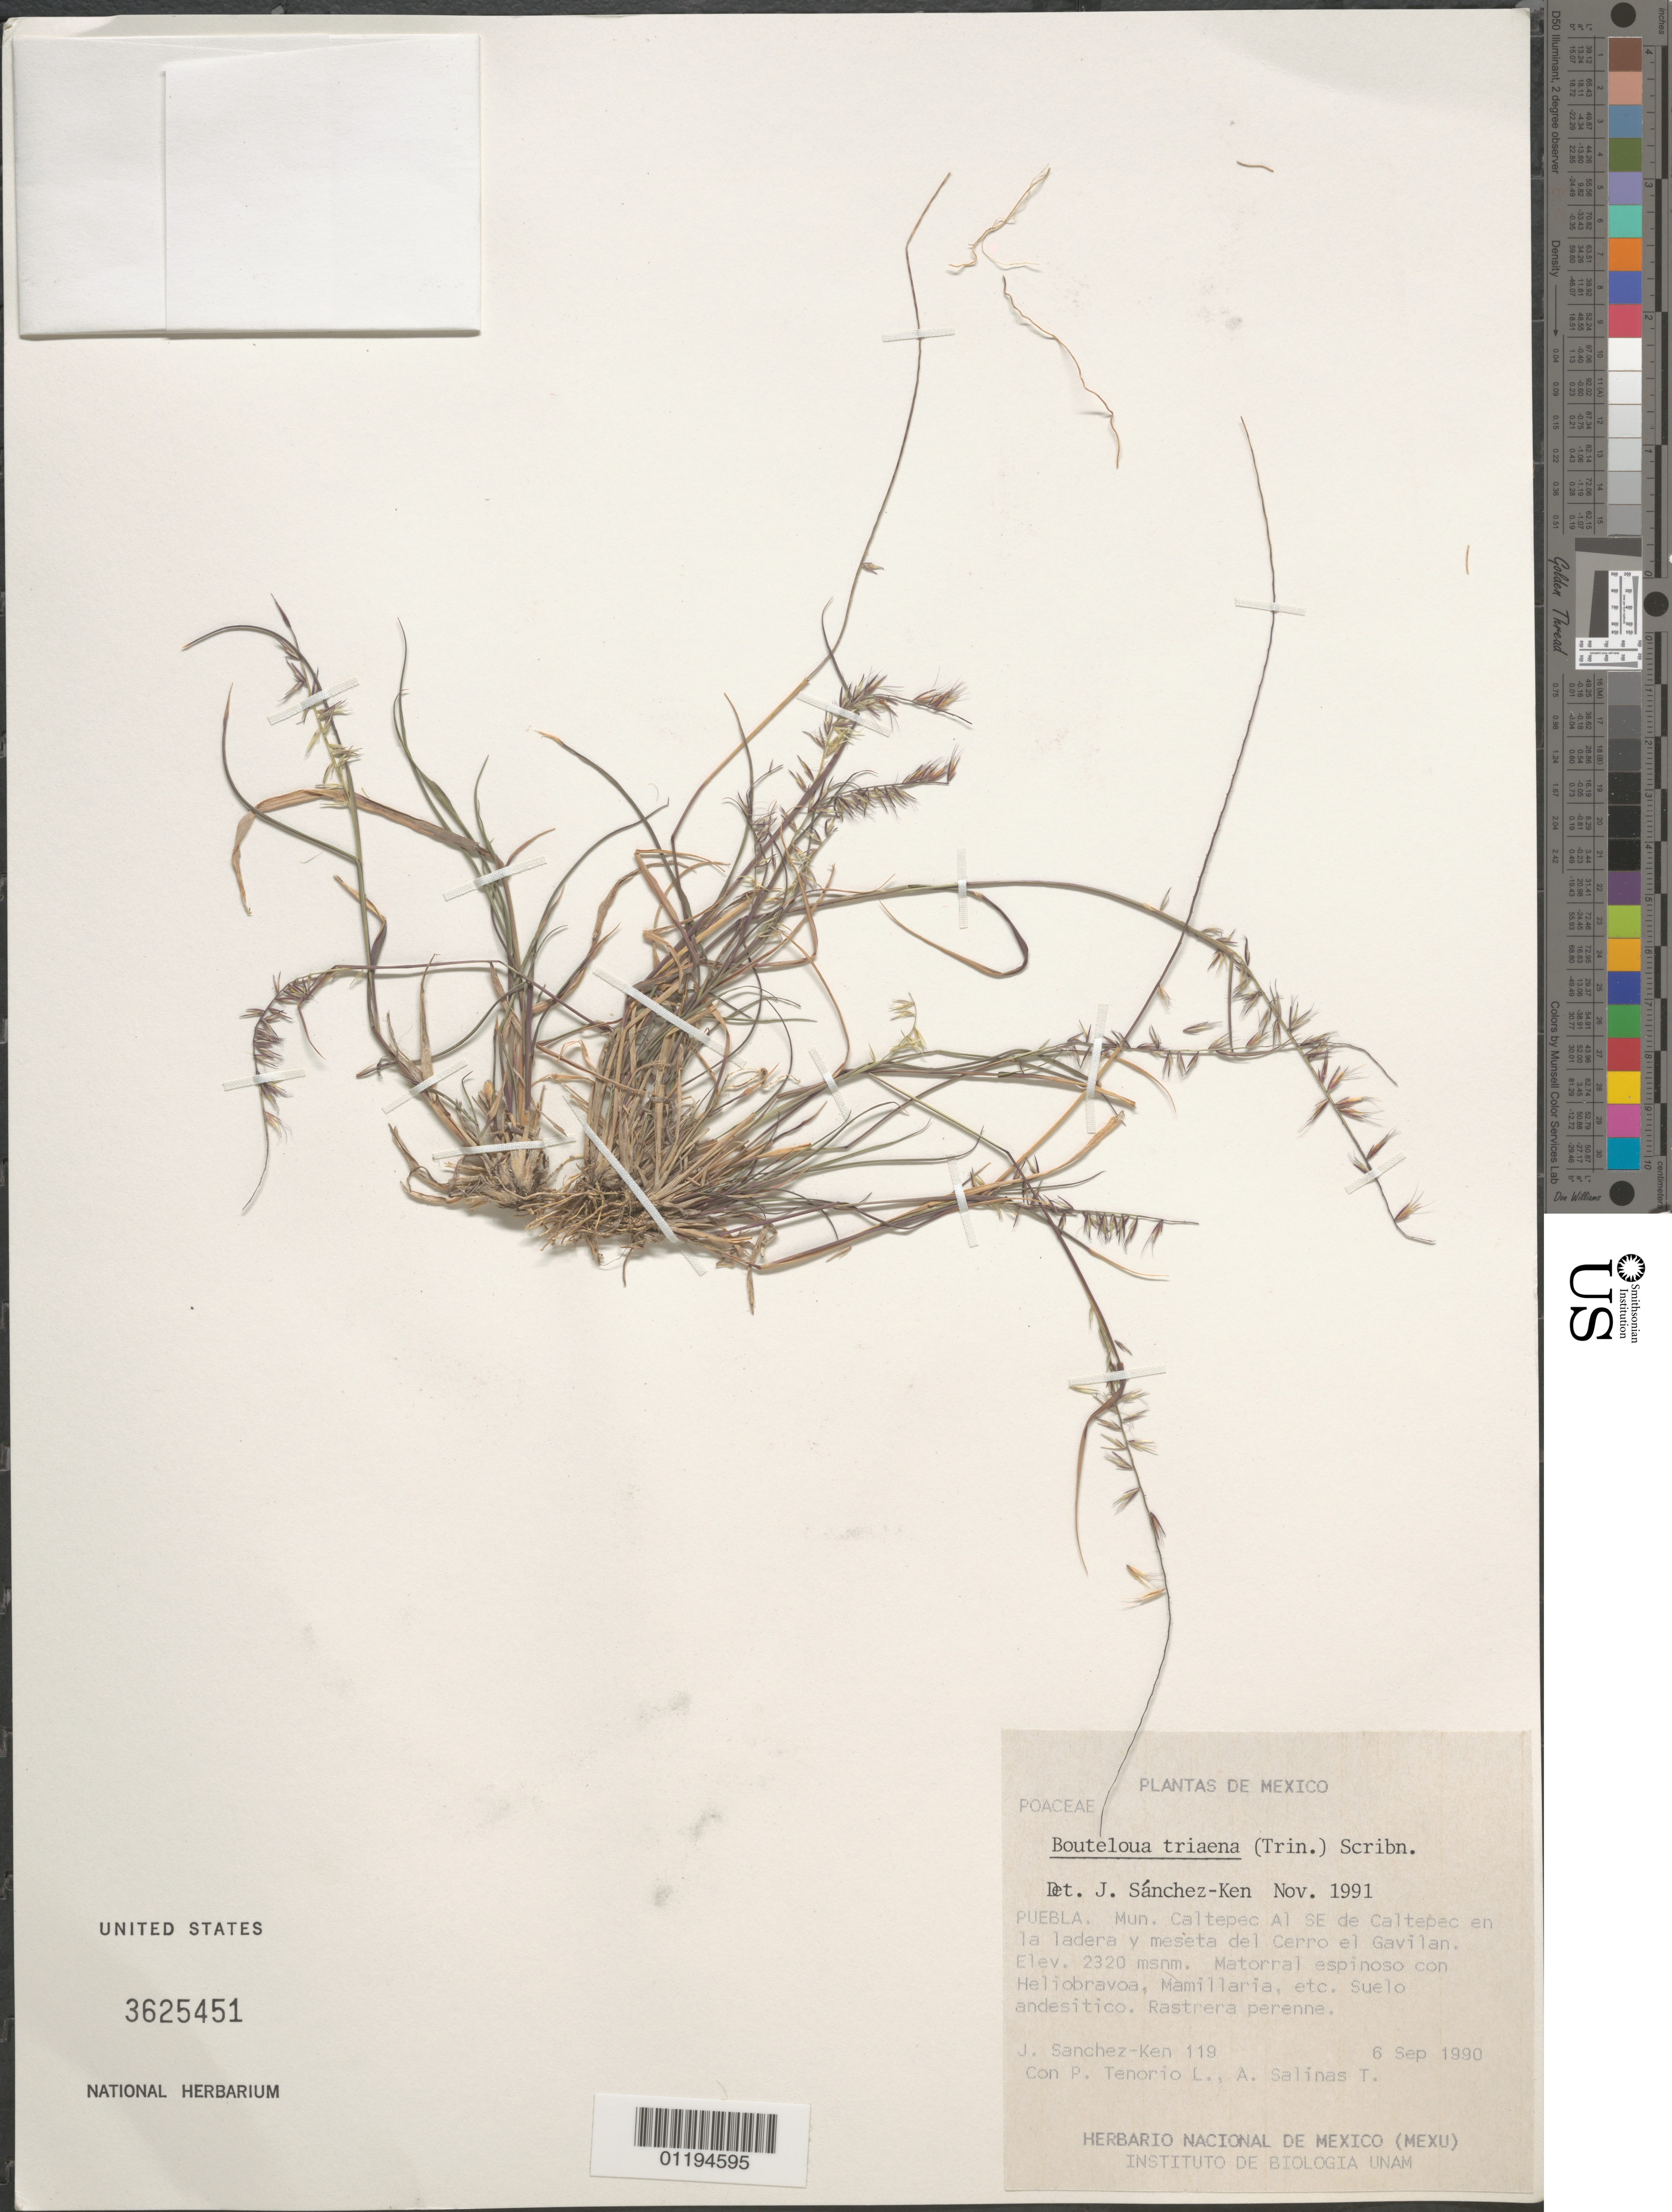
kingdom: Plantae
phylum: Tracheophyta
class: Liliopsida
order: Poales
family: Poaceae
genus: Bouteloua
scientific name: Bouteloua triaena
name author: (Trin. ex Spreng.) Scribn.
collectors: J. G. Sánchez-Ken, P. Tenorio L. & A. Salinas T.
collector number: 119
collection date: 1990-09-06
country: Mexico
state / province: Puebla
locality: SE of caltepec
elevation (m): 2320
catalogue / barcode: US 3625451